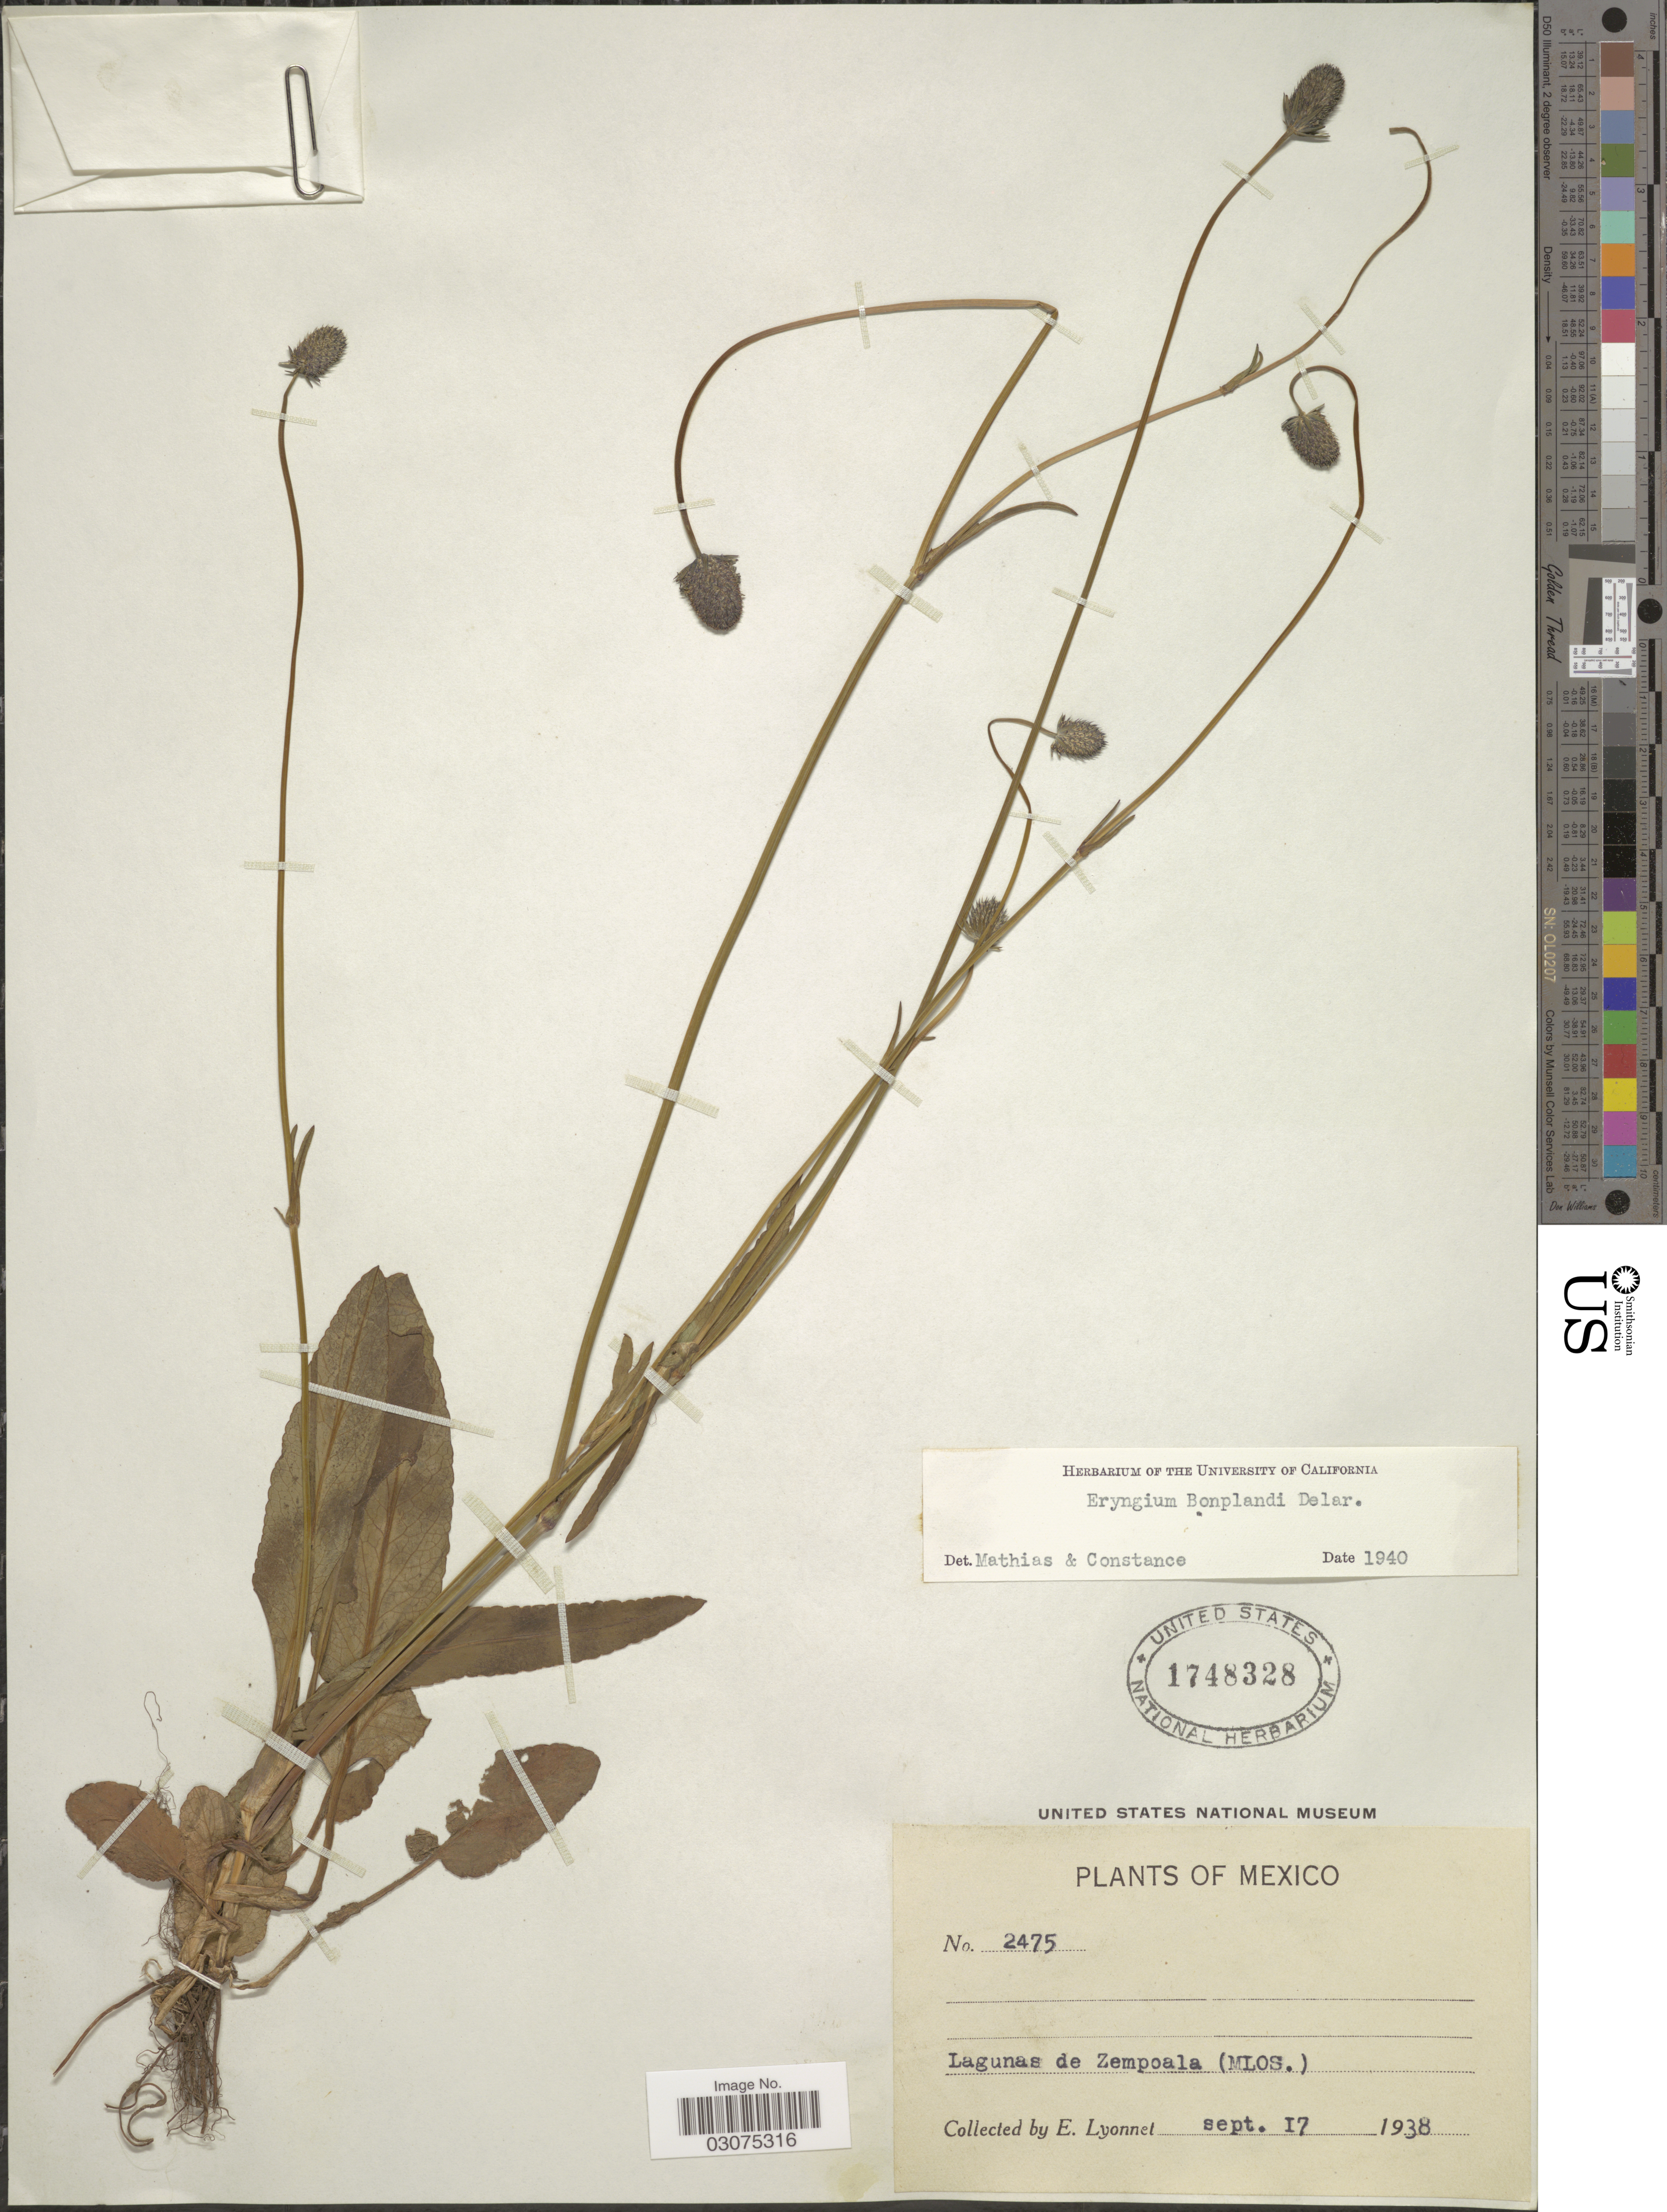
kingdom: Plantae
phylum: Tracheophyta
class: Magnoliopsida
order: Apiales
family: Apiaceae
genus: Eryngium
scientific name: Eryngium bonplandii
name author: F. Delaroche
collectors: E. Lyonnet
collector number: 2475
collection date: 1938-09-17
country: Mexico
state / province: Morelos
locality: Lagunas de Zempala.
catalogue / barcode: US 1748328